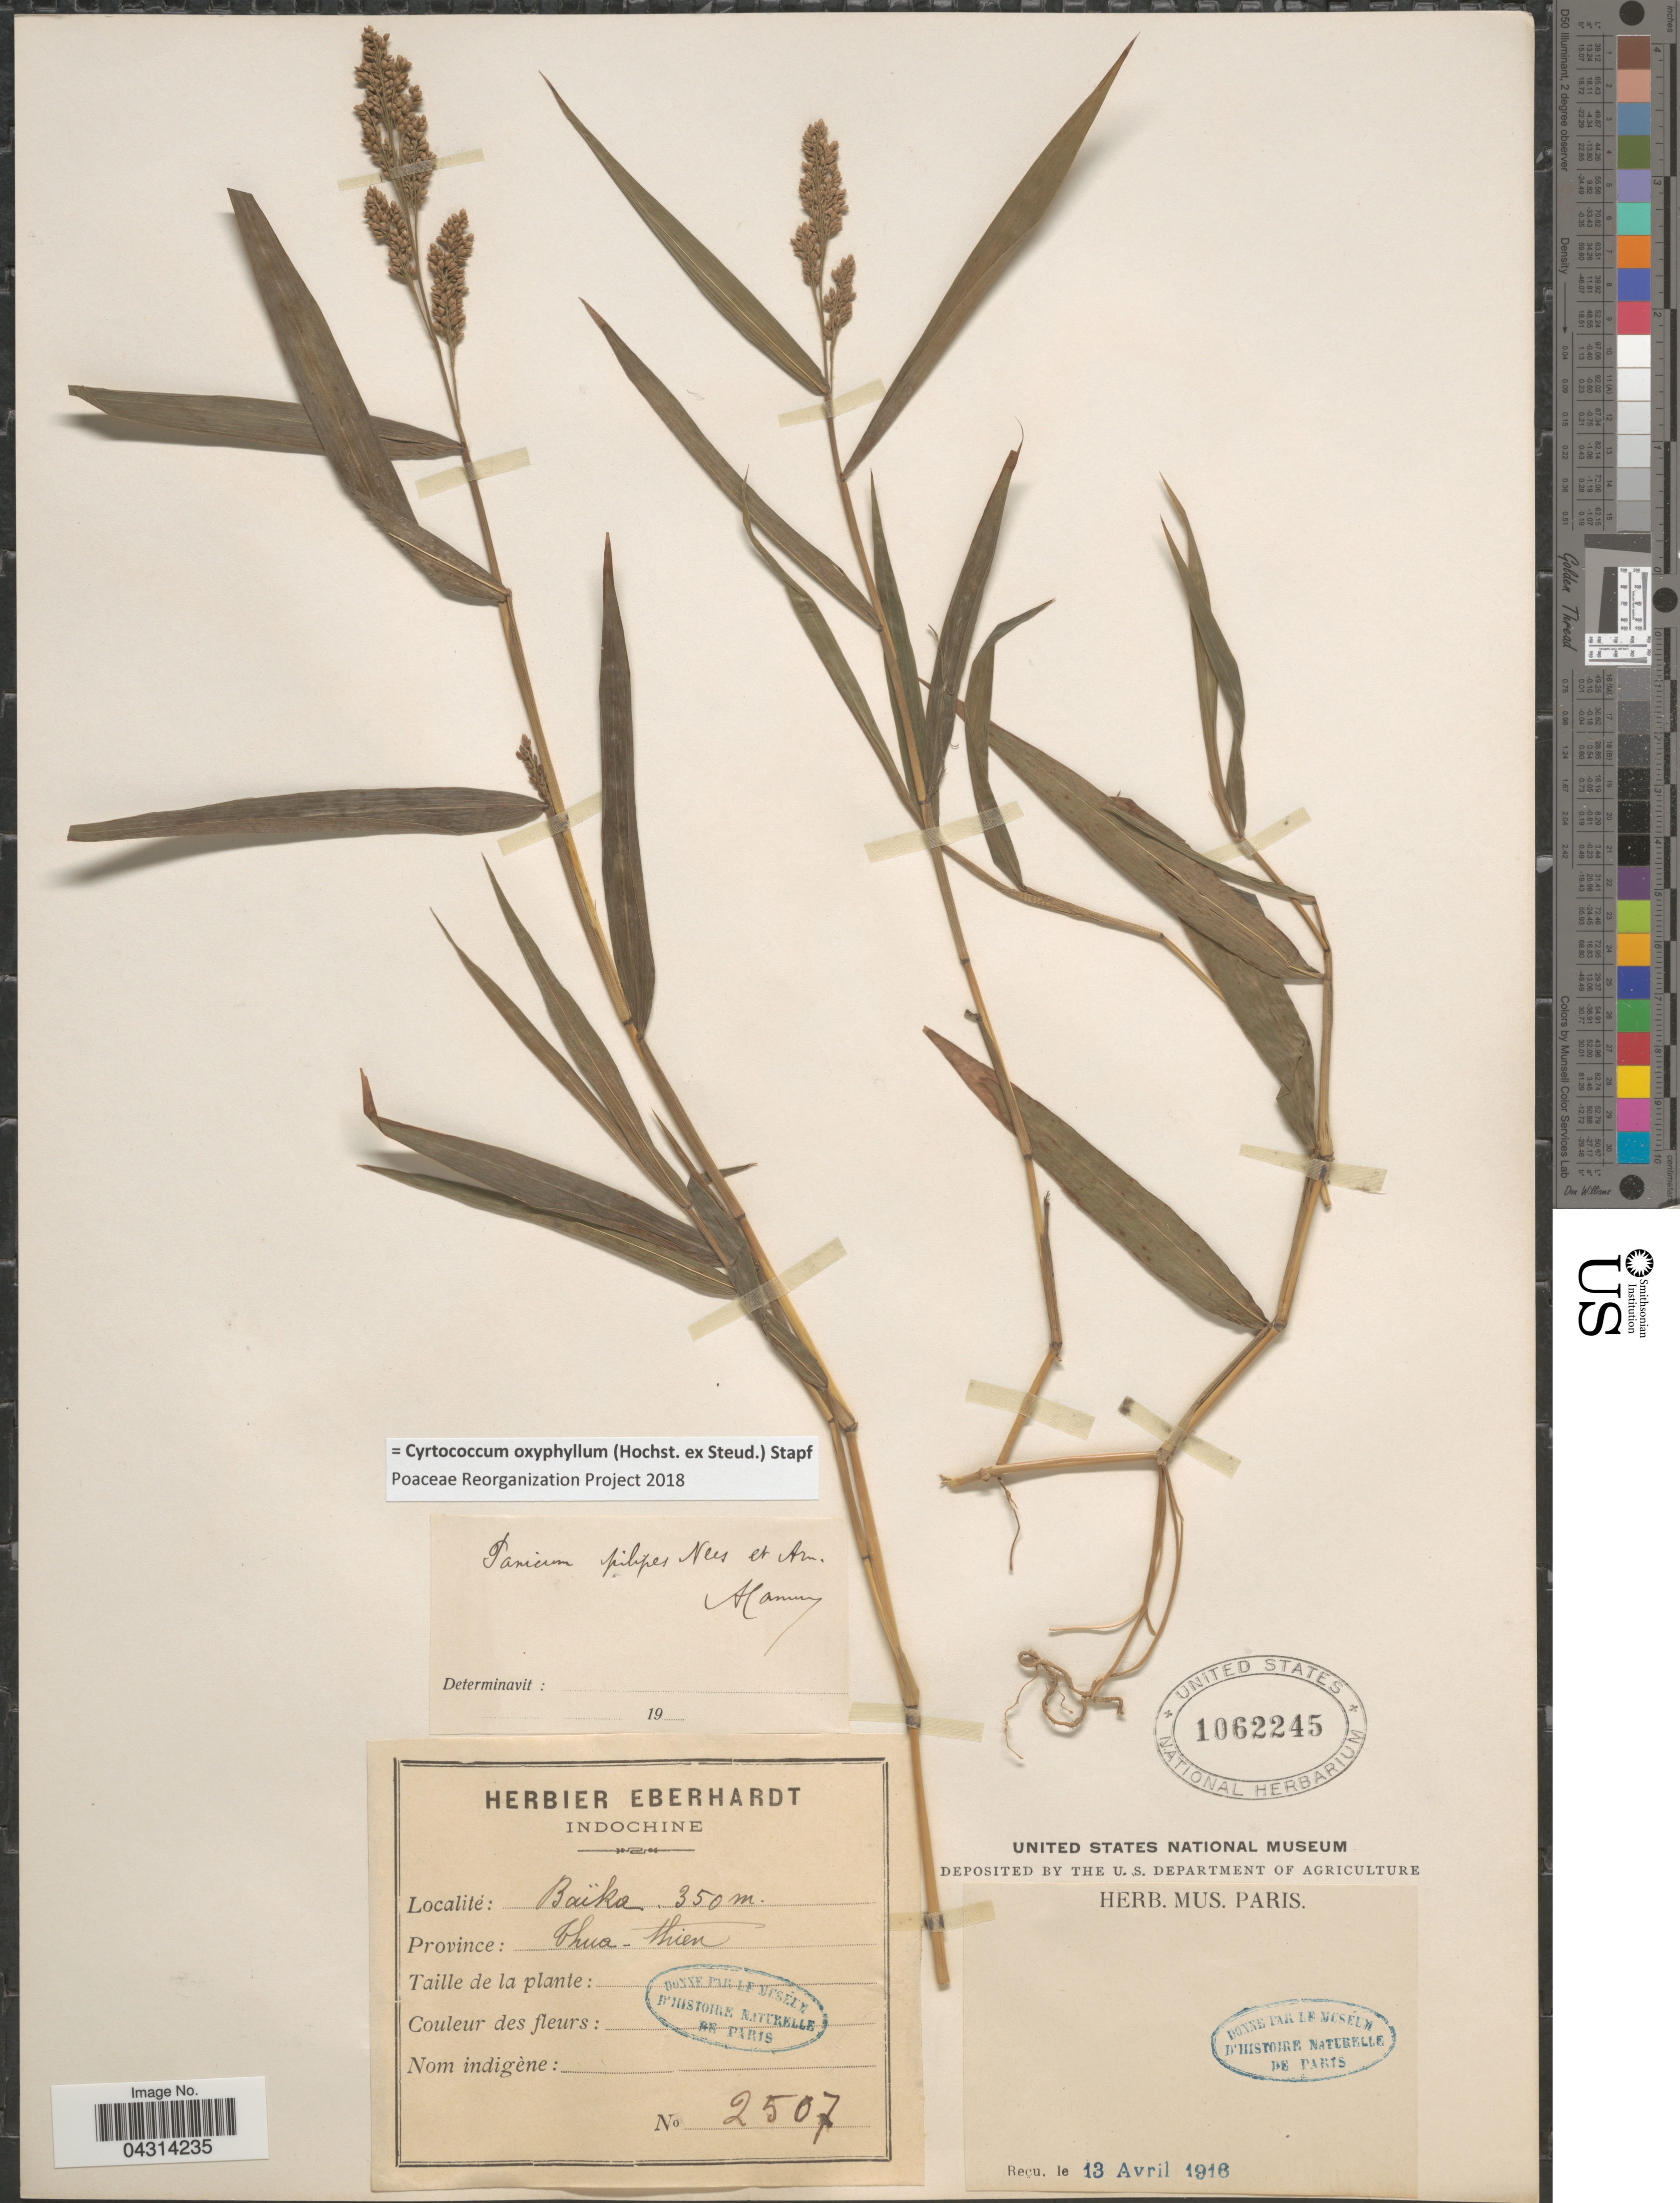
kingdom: Plantae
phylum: Tracheophyta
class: Liliopsida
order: Poales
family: Poaceae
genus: Cyrtococcum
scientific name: Cyrtococcum oxyphyllum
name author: (Steud.) Stapf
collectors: ex herb. Eberhardt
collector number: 2507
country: Vietnam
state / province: Thua Thien-Hue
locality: Baïka. Province: Thua-thien.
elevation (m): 350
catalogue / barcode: US 1062245